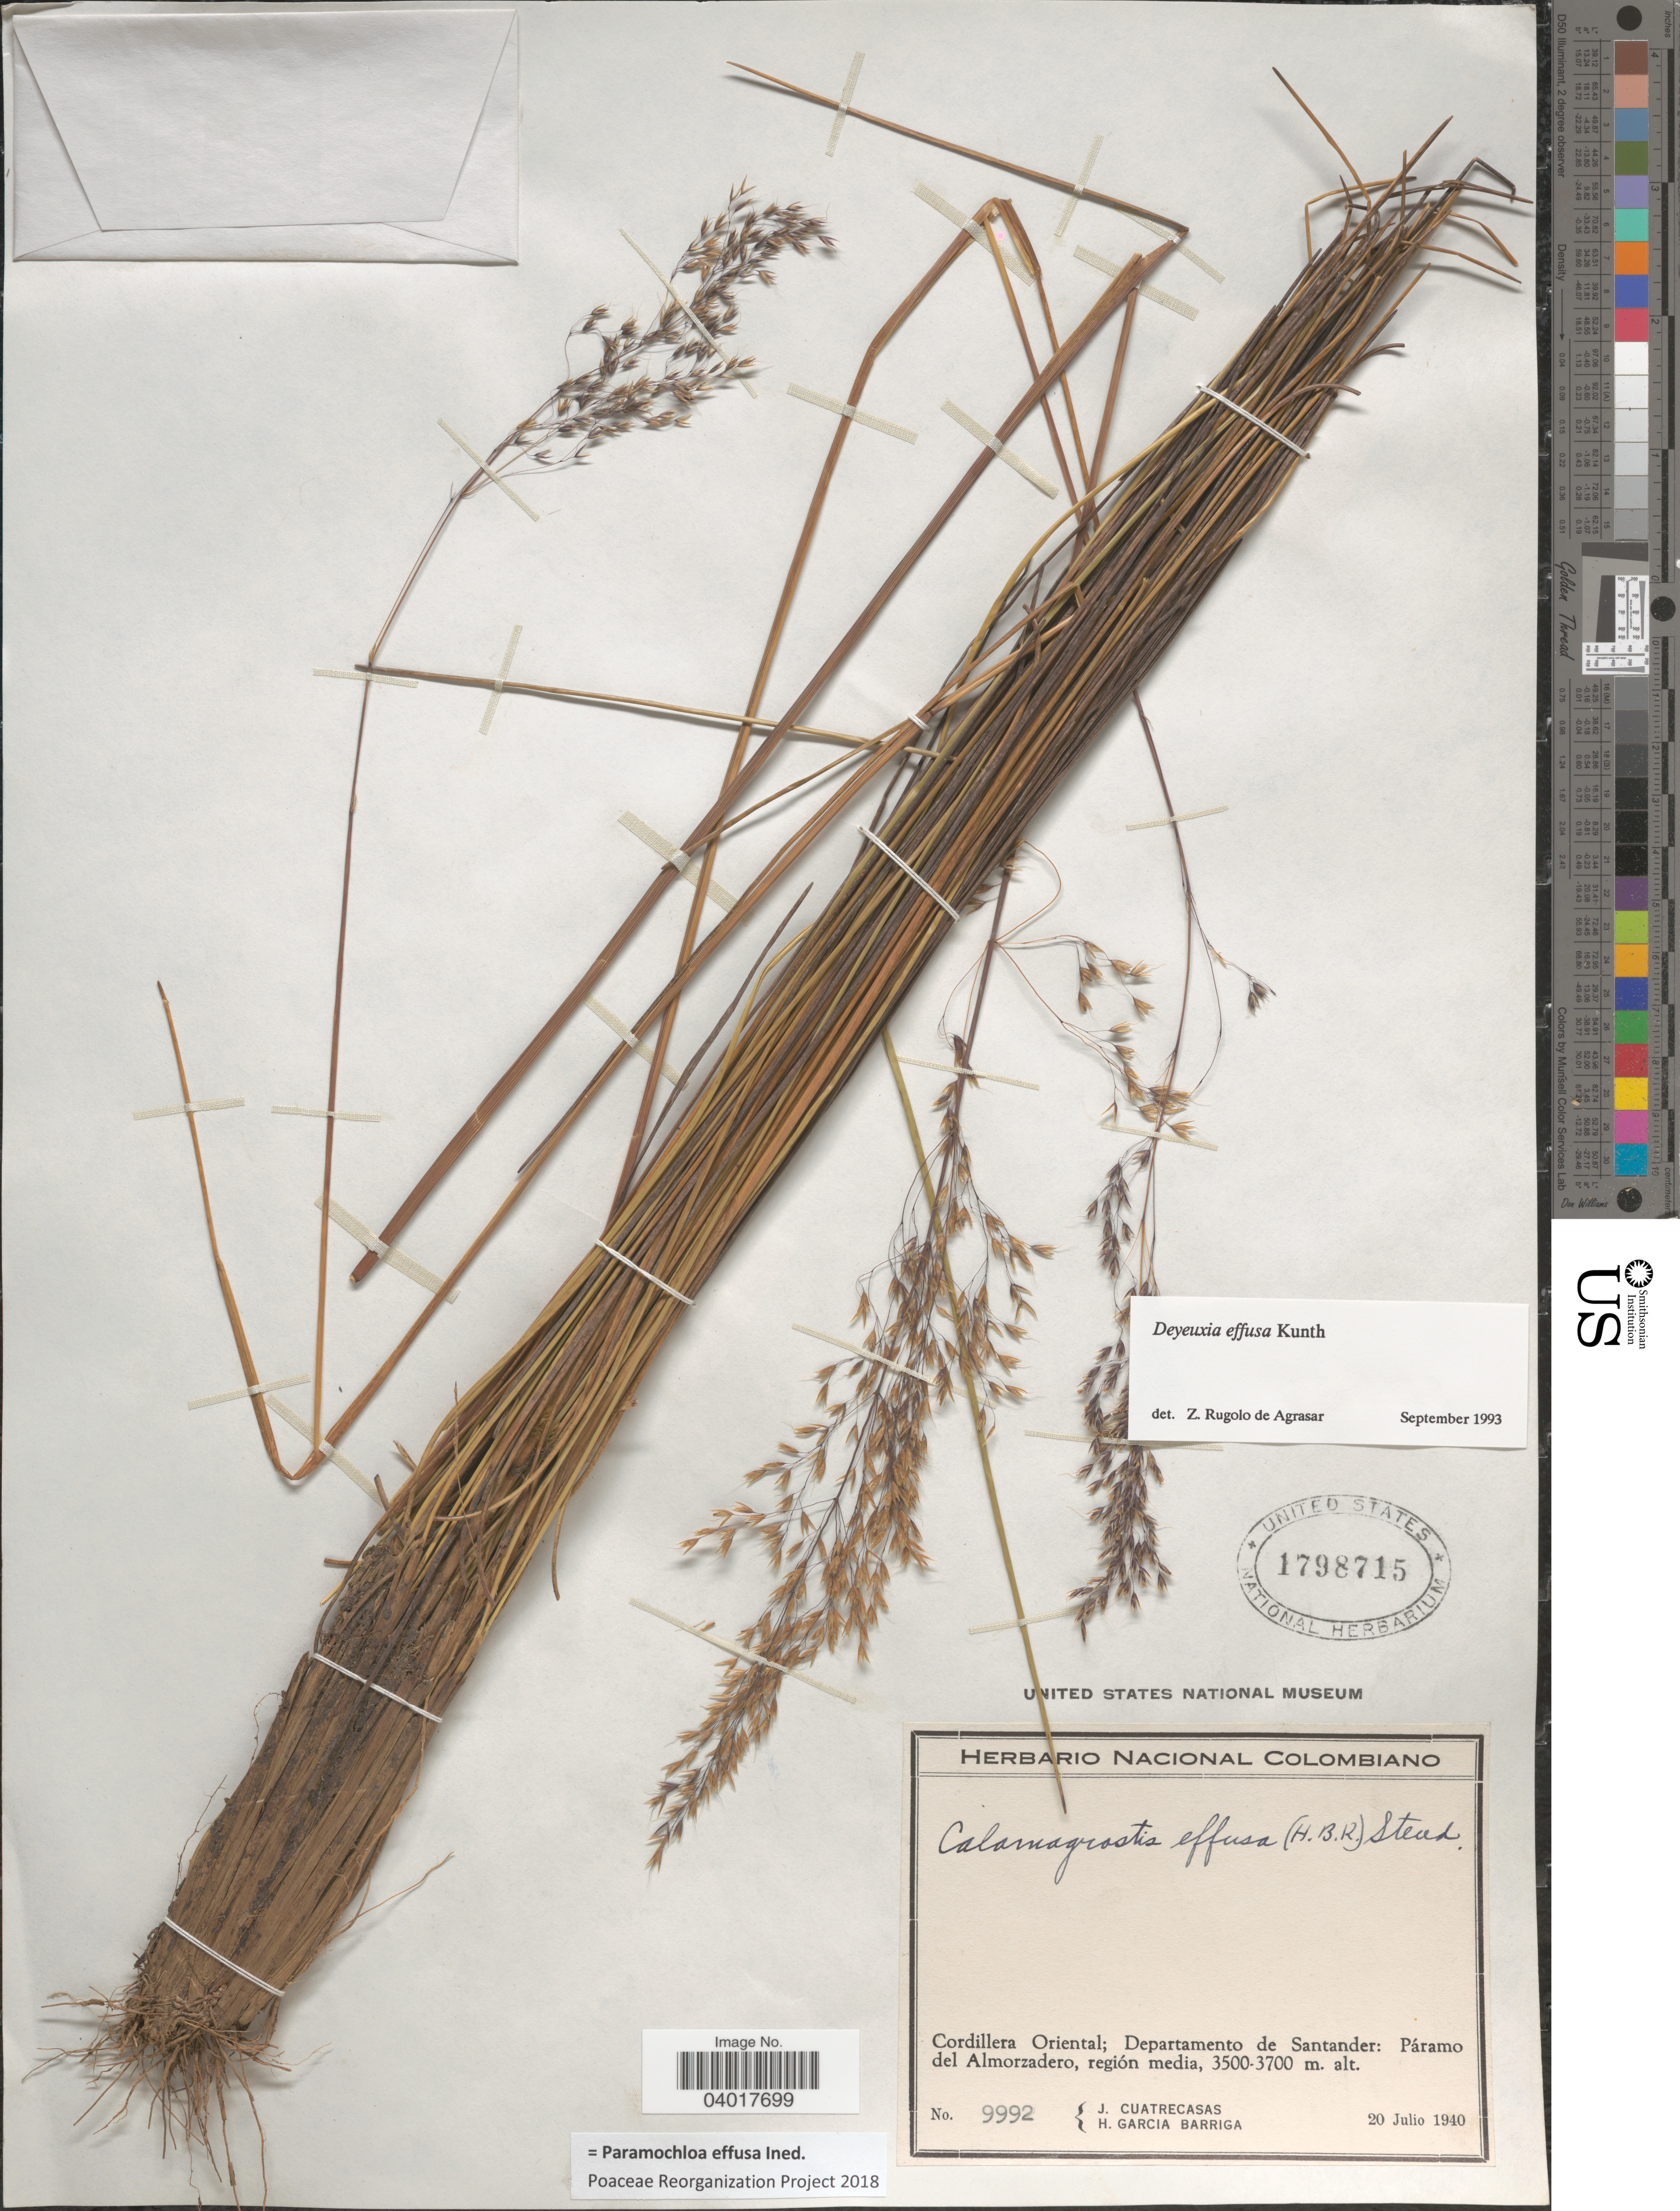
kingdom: Plantae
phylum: Tracheophyta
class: Liliopsida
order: Poales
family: Poaceae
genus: Paramochloa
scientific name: Paramochloa effusa ined.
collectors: J. Cuatrecasas & H. García Barriga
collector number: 9992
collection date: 1940-07-20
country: Colombia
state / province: Santander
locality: Cordillera Oriental; Departamento de Santander: Páramo del Almorzadero.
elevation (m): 3500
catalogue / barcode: US 1798715